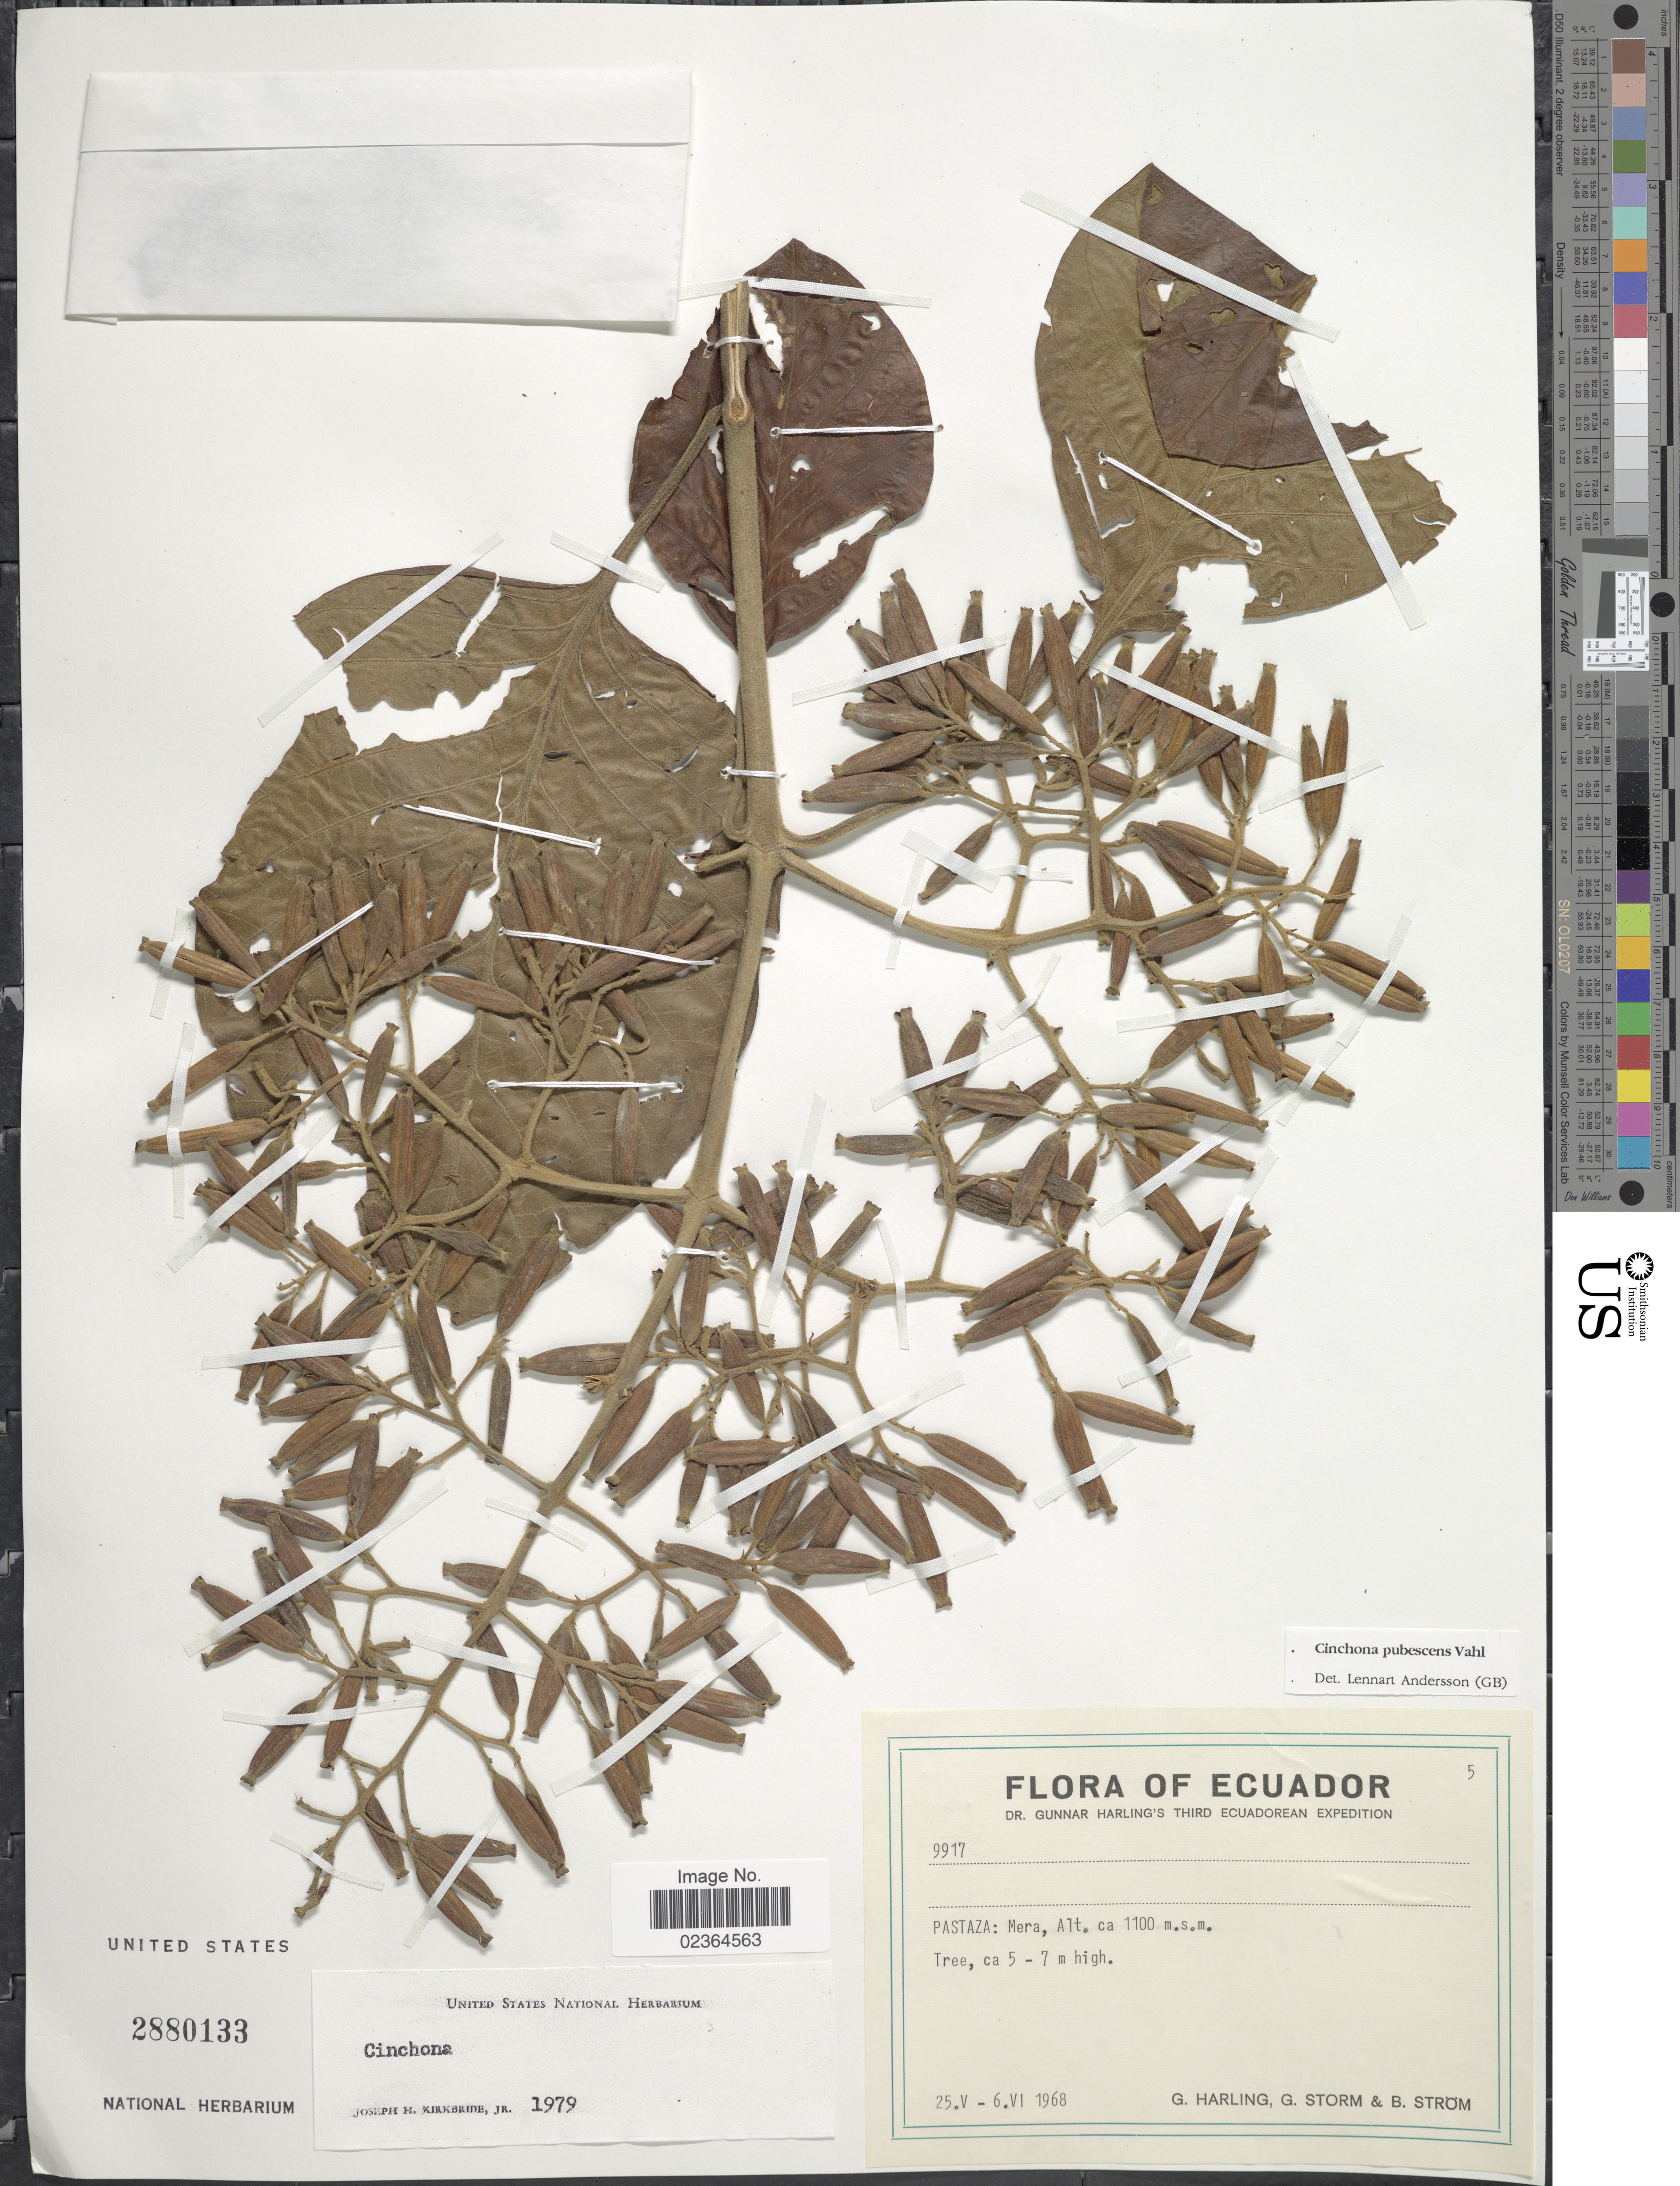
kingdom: Plantae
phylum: Tracheophyta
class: Magnoliopsida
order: Gentianales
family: Rubiaceae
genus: Cinchona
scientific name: Cinchona pubescens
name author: Vahl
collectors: G. Harling, G. Storm & B. Ström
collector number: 9917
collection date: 1968-05-25/1968-06-06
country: Ecuador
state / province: Pastaza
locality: Mera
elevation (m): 1100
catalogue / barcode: US 2880133